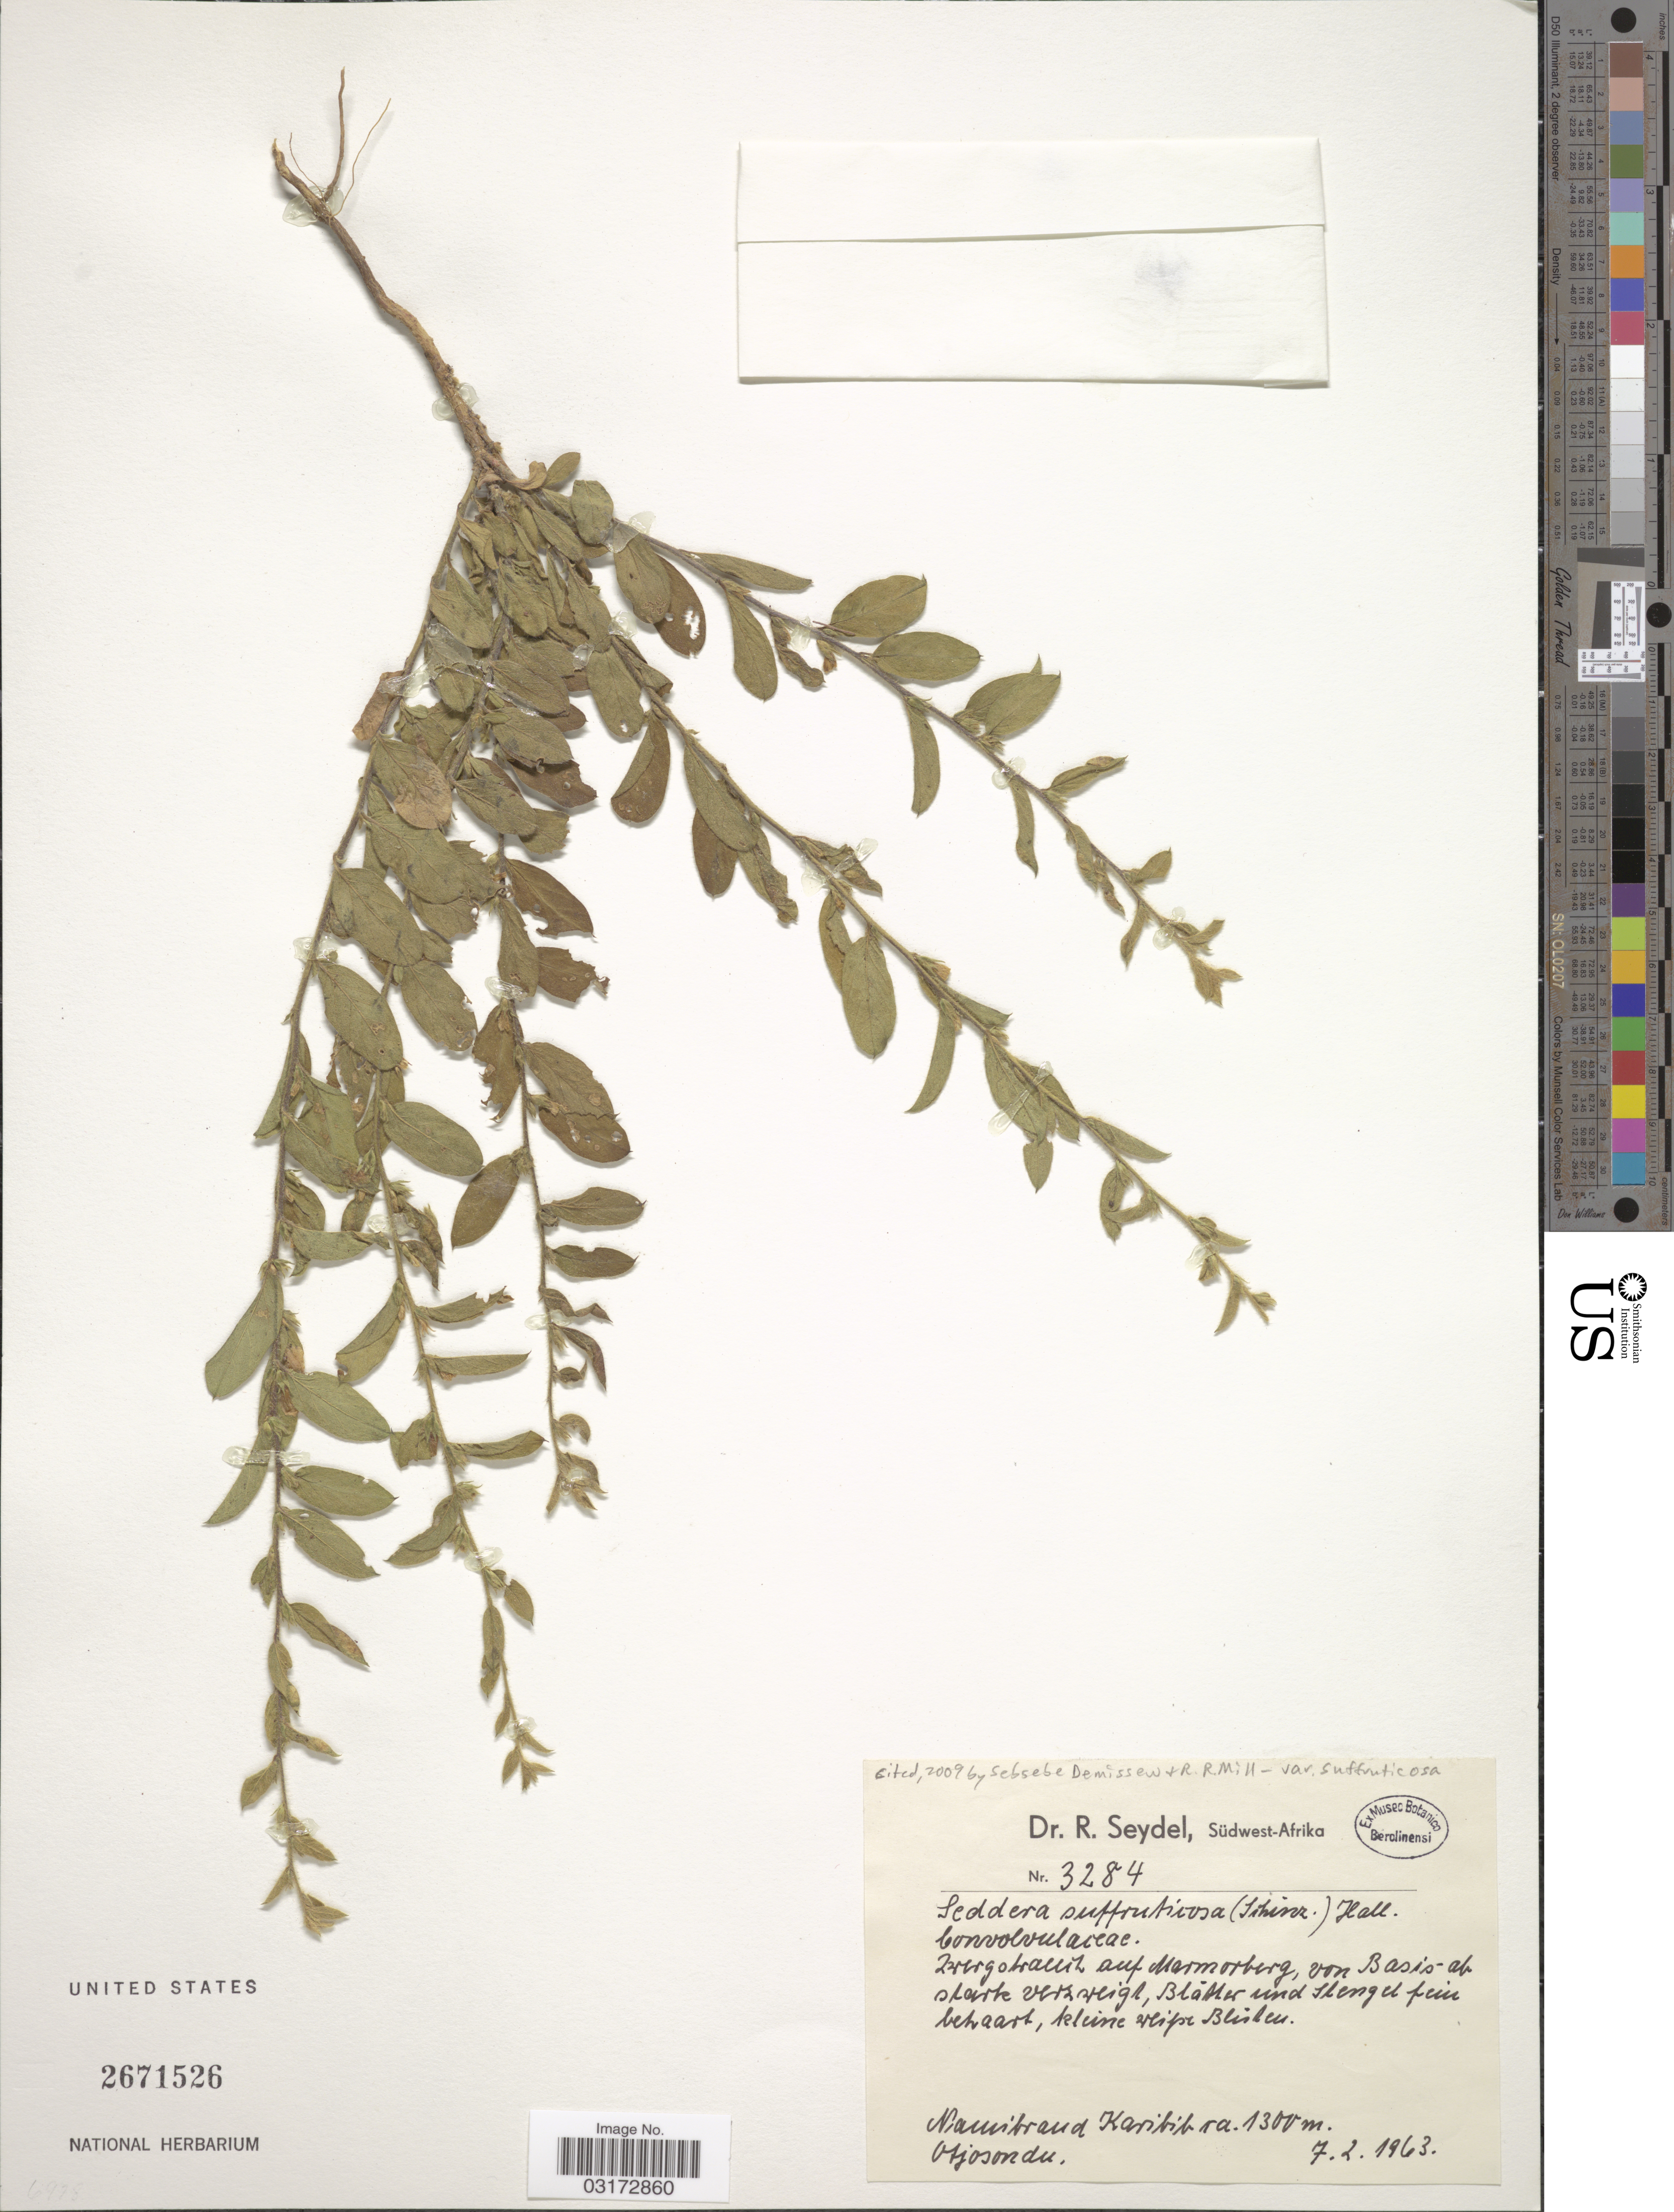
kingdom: Plantae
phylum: Tracheophyta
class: Magnoliopsida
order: Solanales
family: Convolvulaceae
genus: Seddera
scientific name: Seddera suffruticosa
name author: Hallier f.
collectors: R. Seydel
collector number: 3284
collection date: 1963-02-07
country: Namibia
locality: Südwest-Afrika, Namibrand Karibib.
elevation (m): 1300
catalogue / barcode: US 2671526